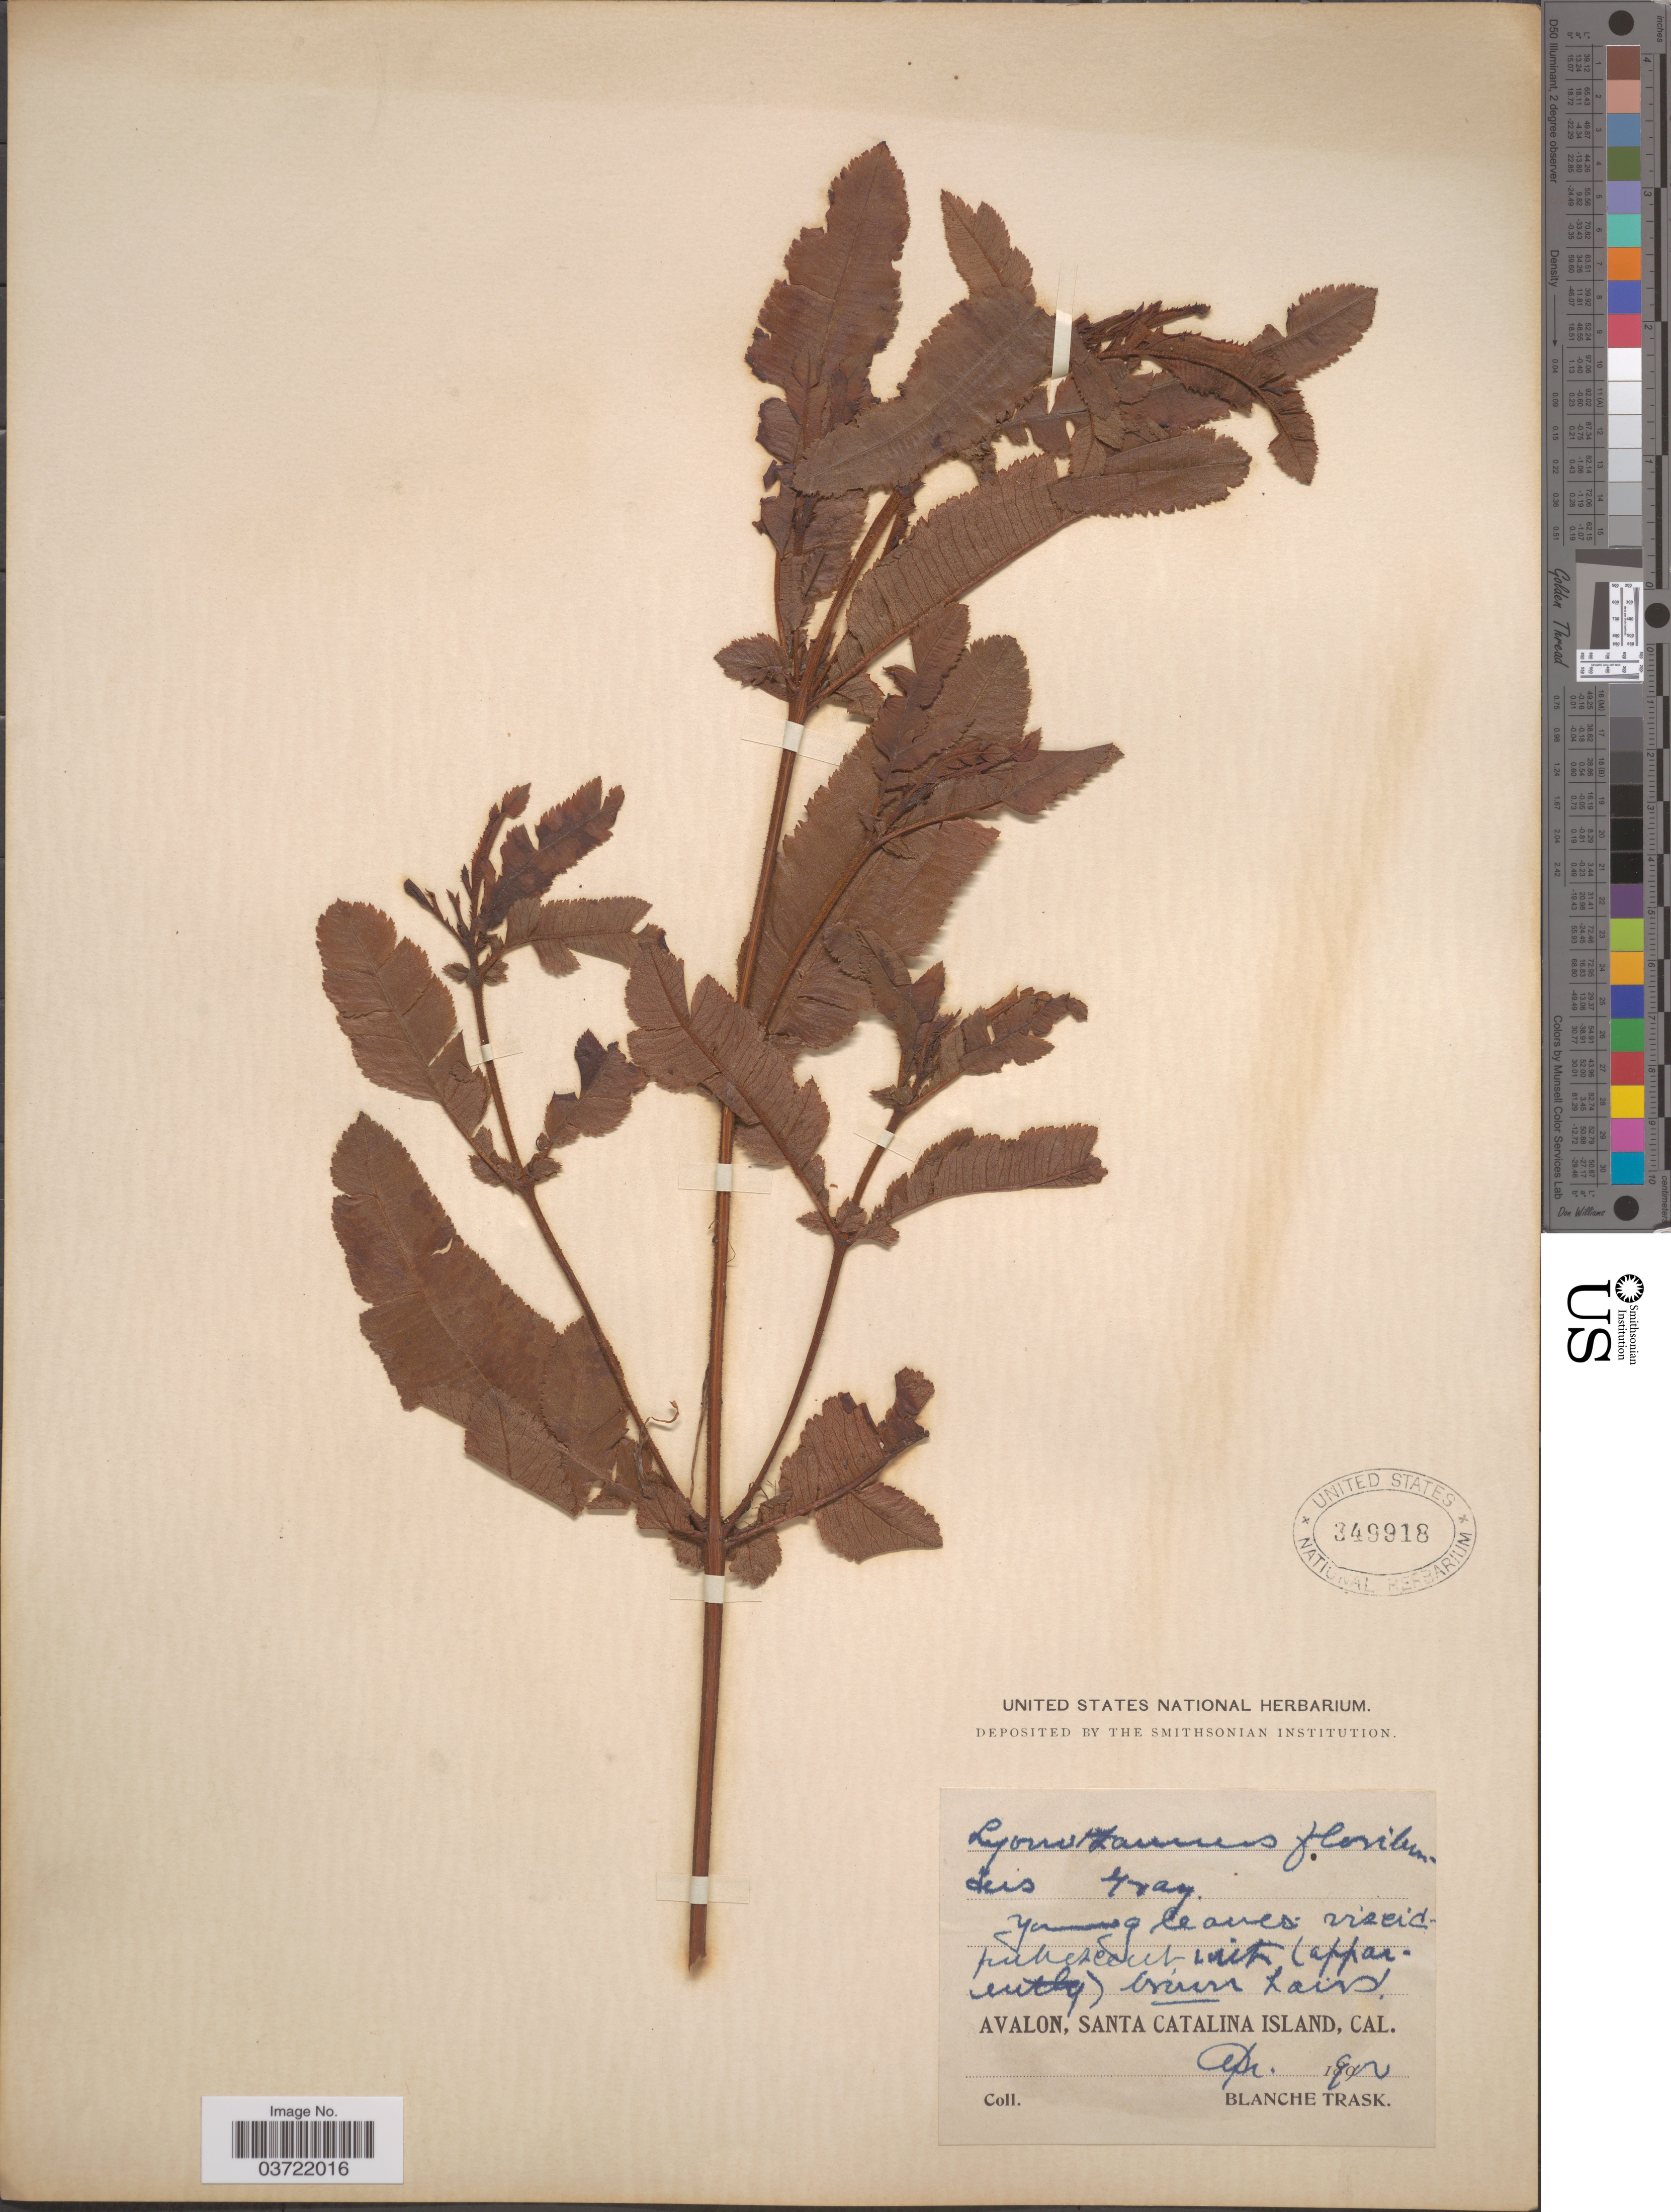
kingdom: Plantae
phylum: Tracheophyta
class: Magnoliopsida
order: Rosales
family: Rosaceae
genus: Lyonothamnus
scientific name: Lyonothamnus floribundus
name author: A. Gray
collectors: B. Trask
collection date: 1902-04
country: United States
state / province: California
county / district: Los Angeles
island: Santa Catalina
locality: Avalon, Santa Catalina Island.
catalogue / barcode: US 349918